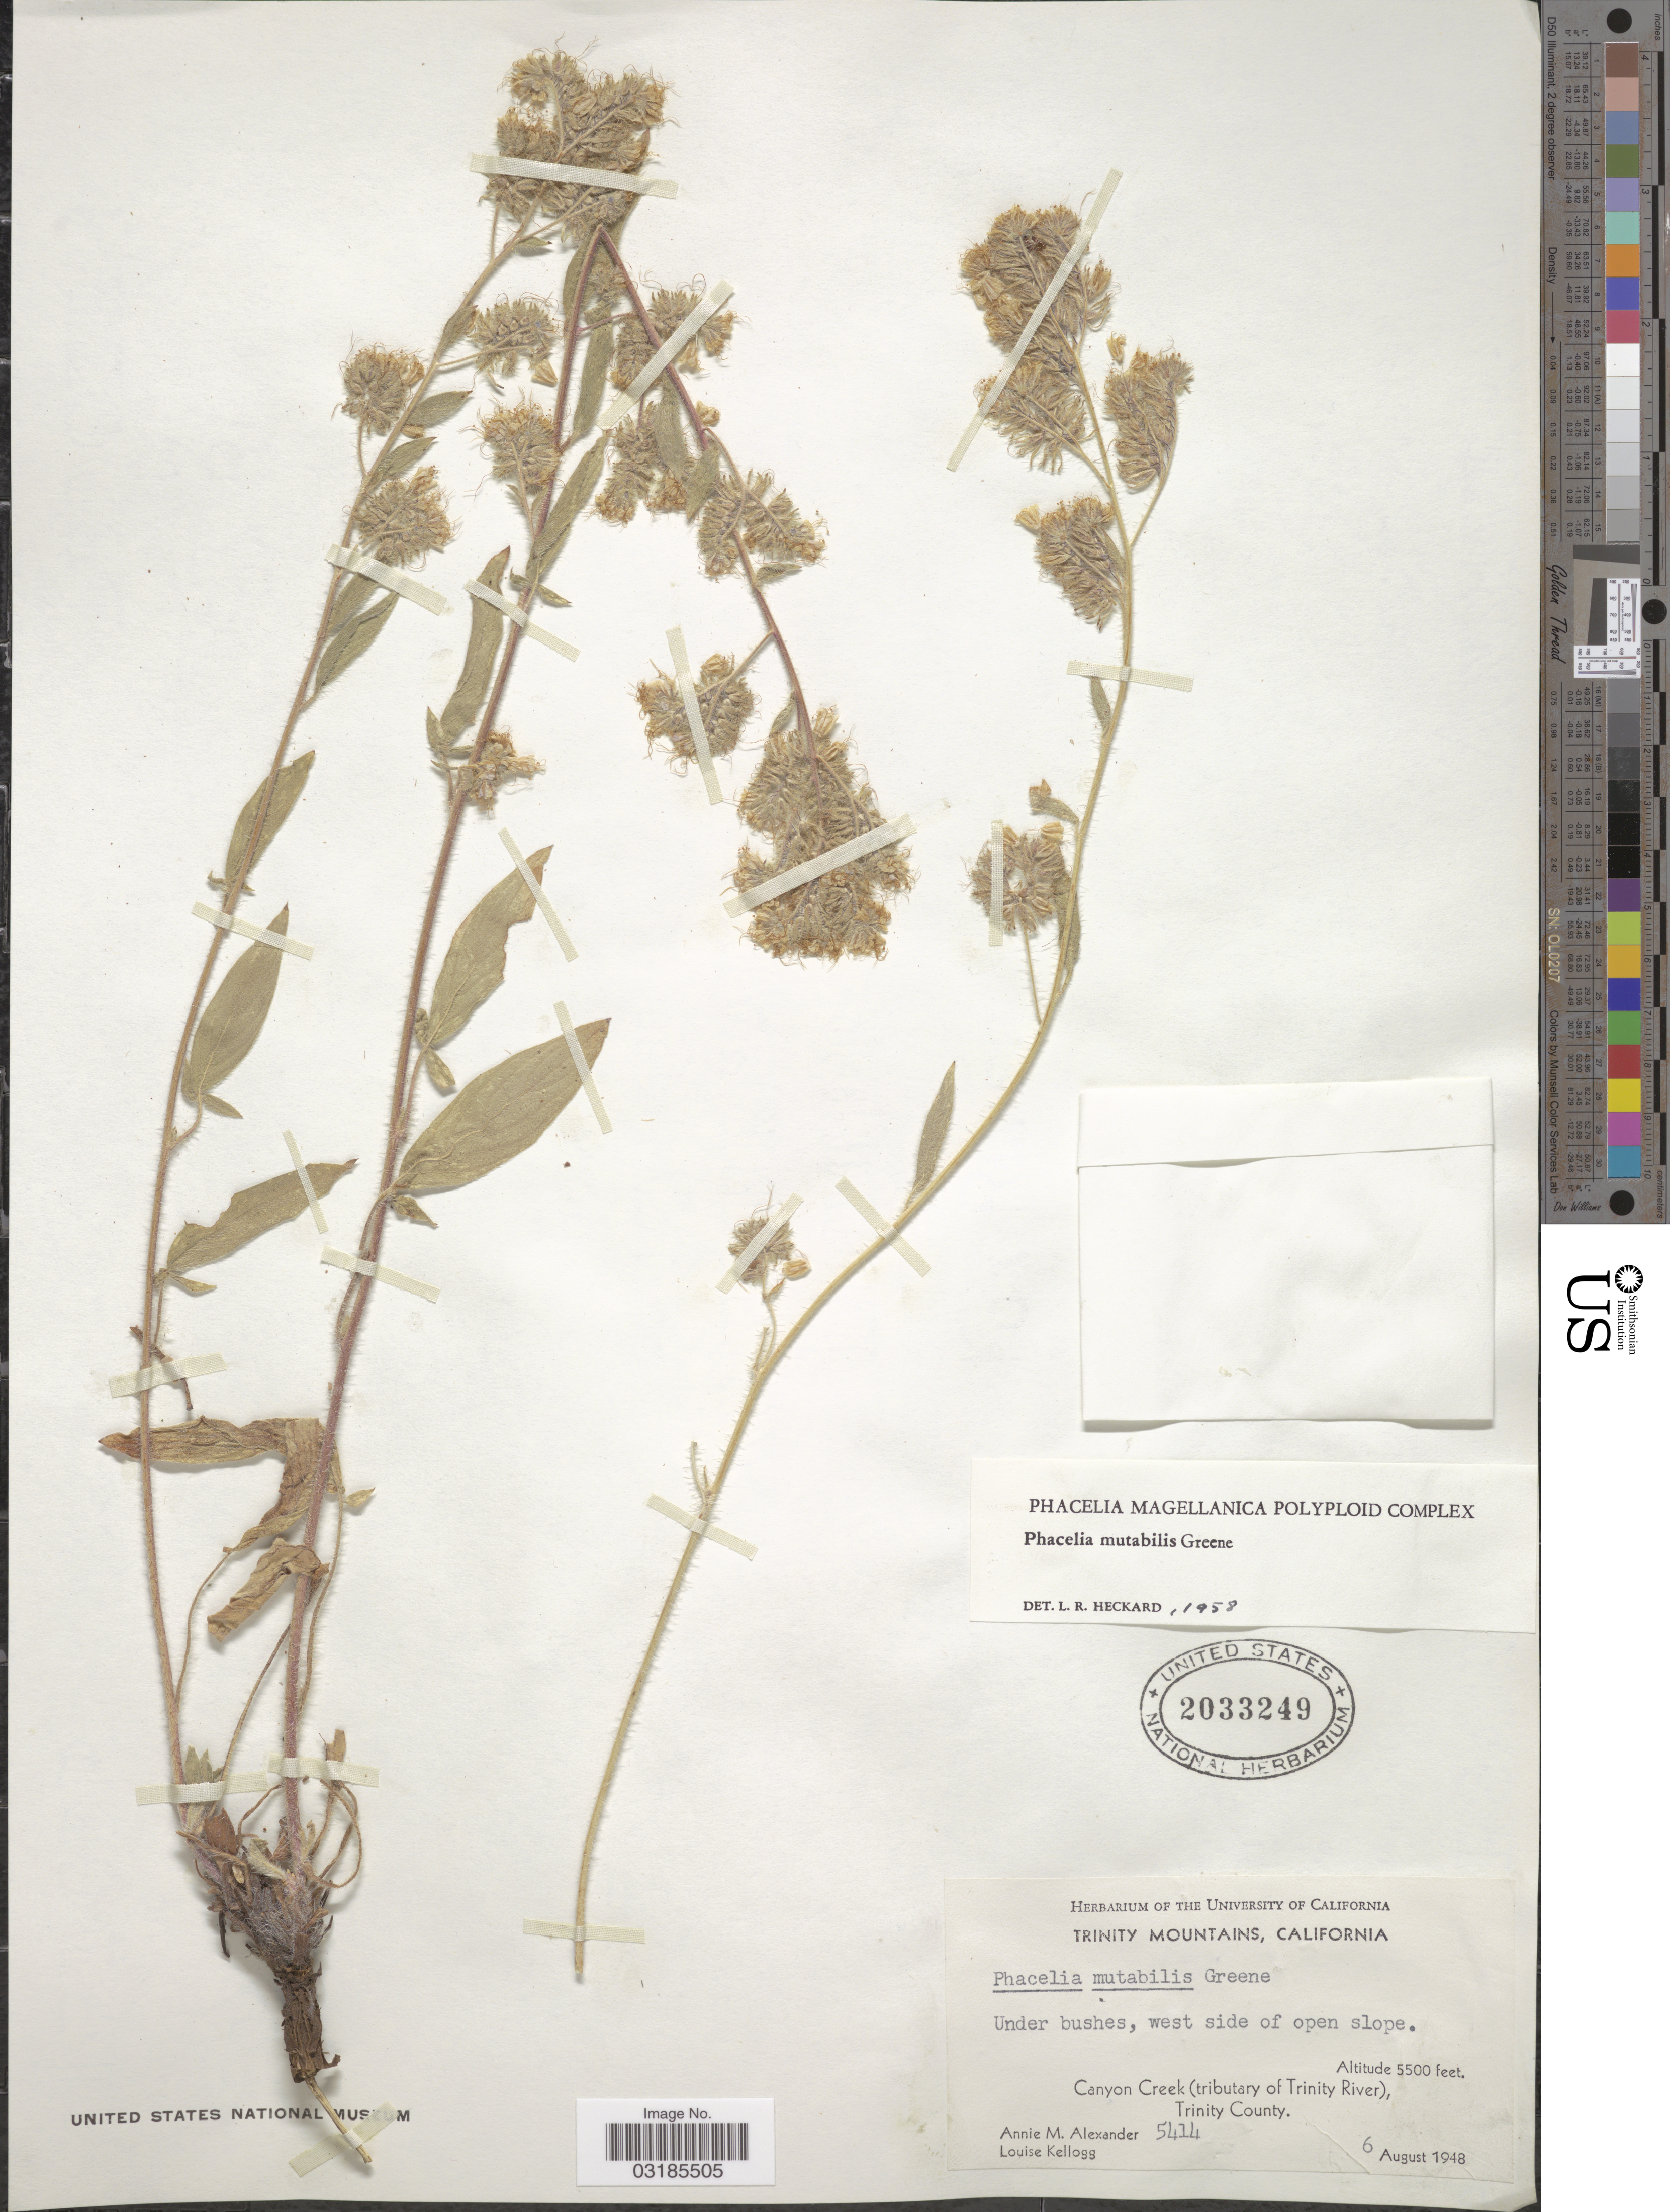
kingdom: Plantae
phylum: Tracheophyta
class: Magnoliopsida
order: Boraginales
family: Hydrophyllaceae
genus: Phacelia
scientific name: Phacelia mutabilis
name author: Greene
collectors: A. M. Alexander & L. Kellogg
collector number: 5414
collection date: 1948-08-06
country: United States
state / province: California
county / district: Trinity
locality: Trinity Mountains, Canyon Creek (tributary of Trinity River), Trinity County.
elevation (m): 1676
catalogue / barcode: US 2033249